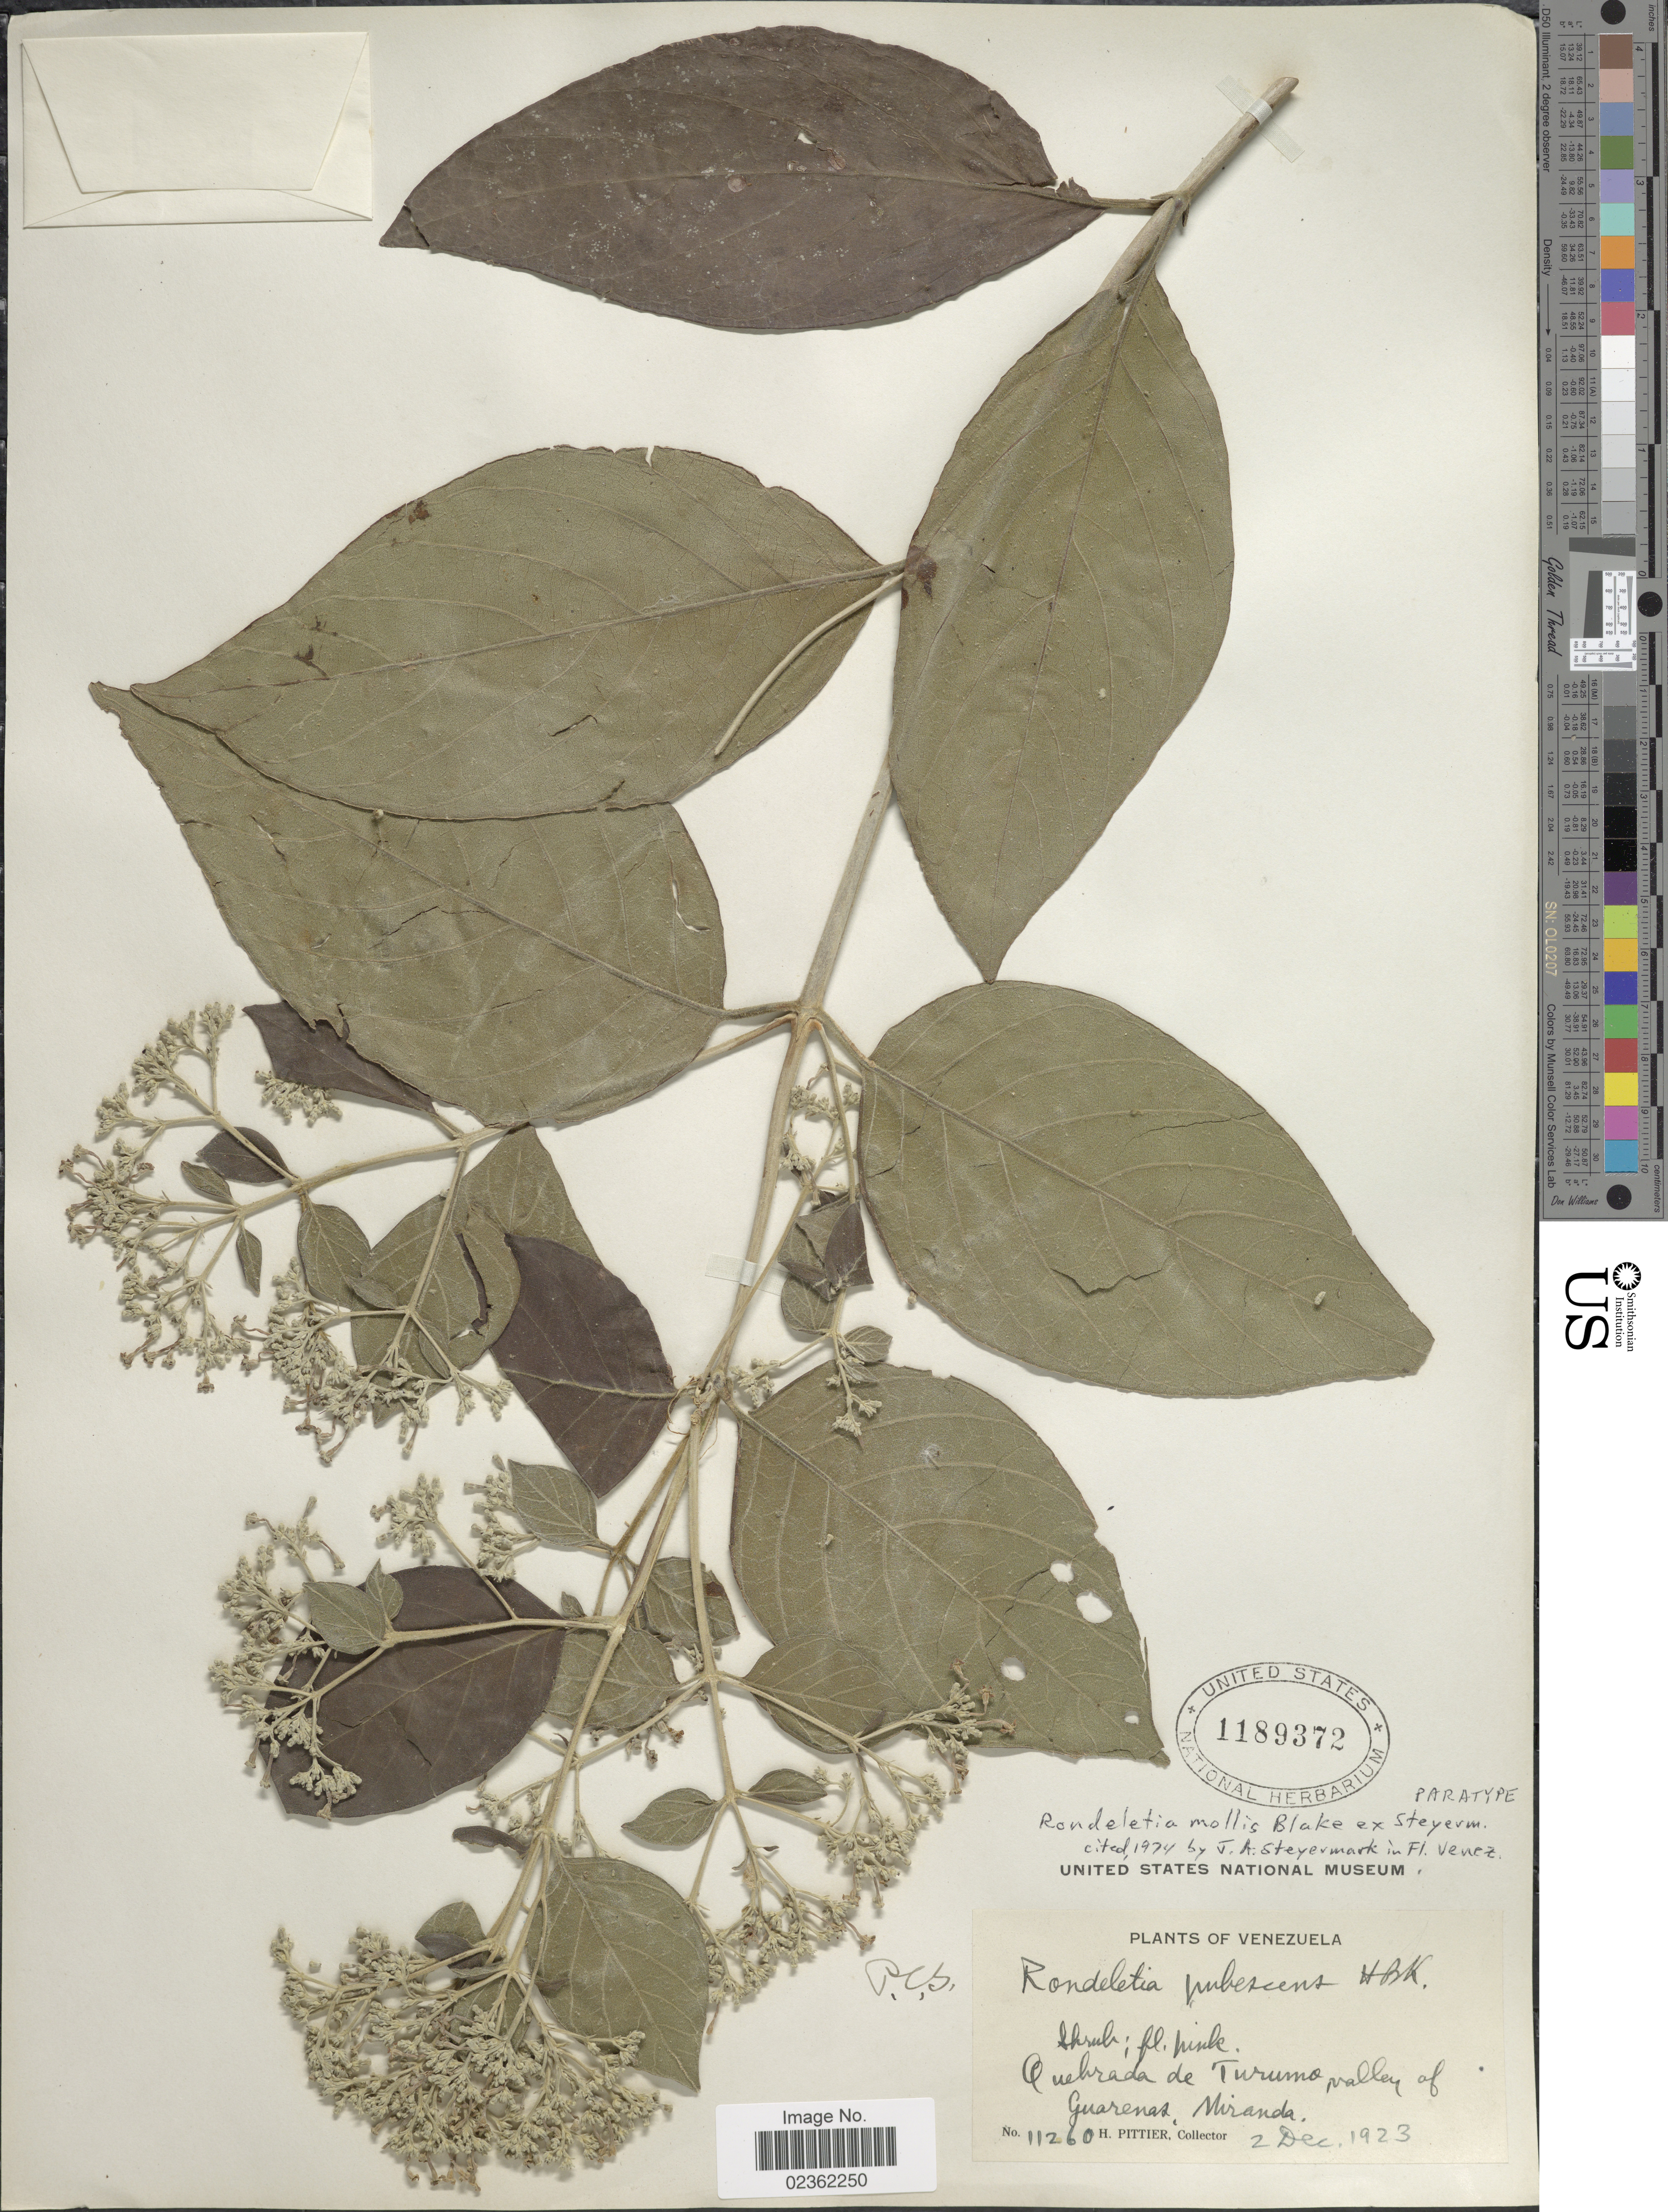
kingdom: Plantae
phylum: Tracheophyta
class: Magnoliopsida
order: Gentianales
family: Rubiaceae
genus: Rondeletia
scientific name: Rondeletia mollis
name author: S.F. Blake ex Steyerm.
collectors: H. F. Pittier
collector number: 11260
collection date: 1923-12-02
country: Venezuela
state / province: Miranda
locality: Quebrada de Turumo valley of Guarenas.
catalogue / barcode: US 1189372